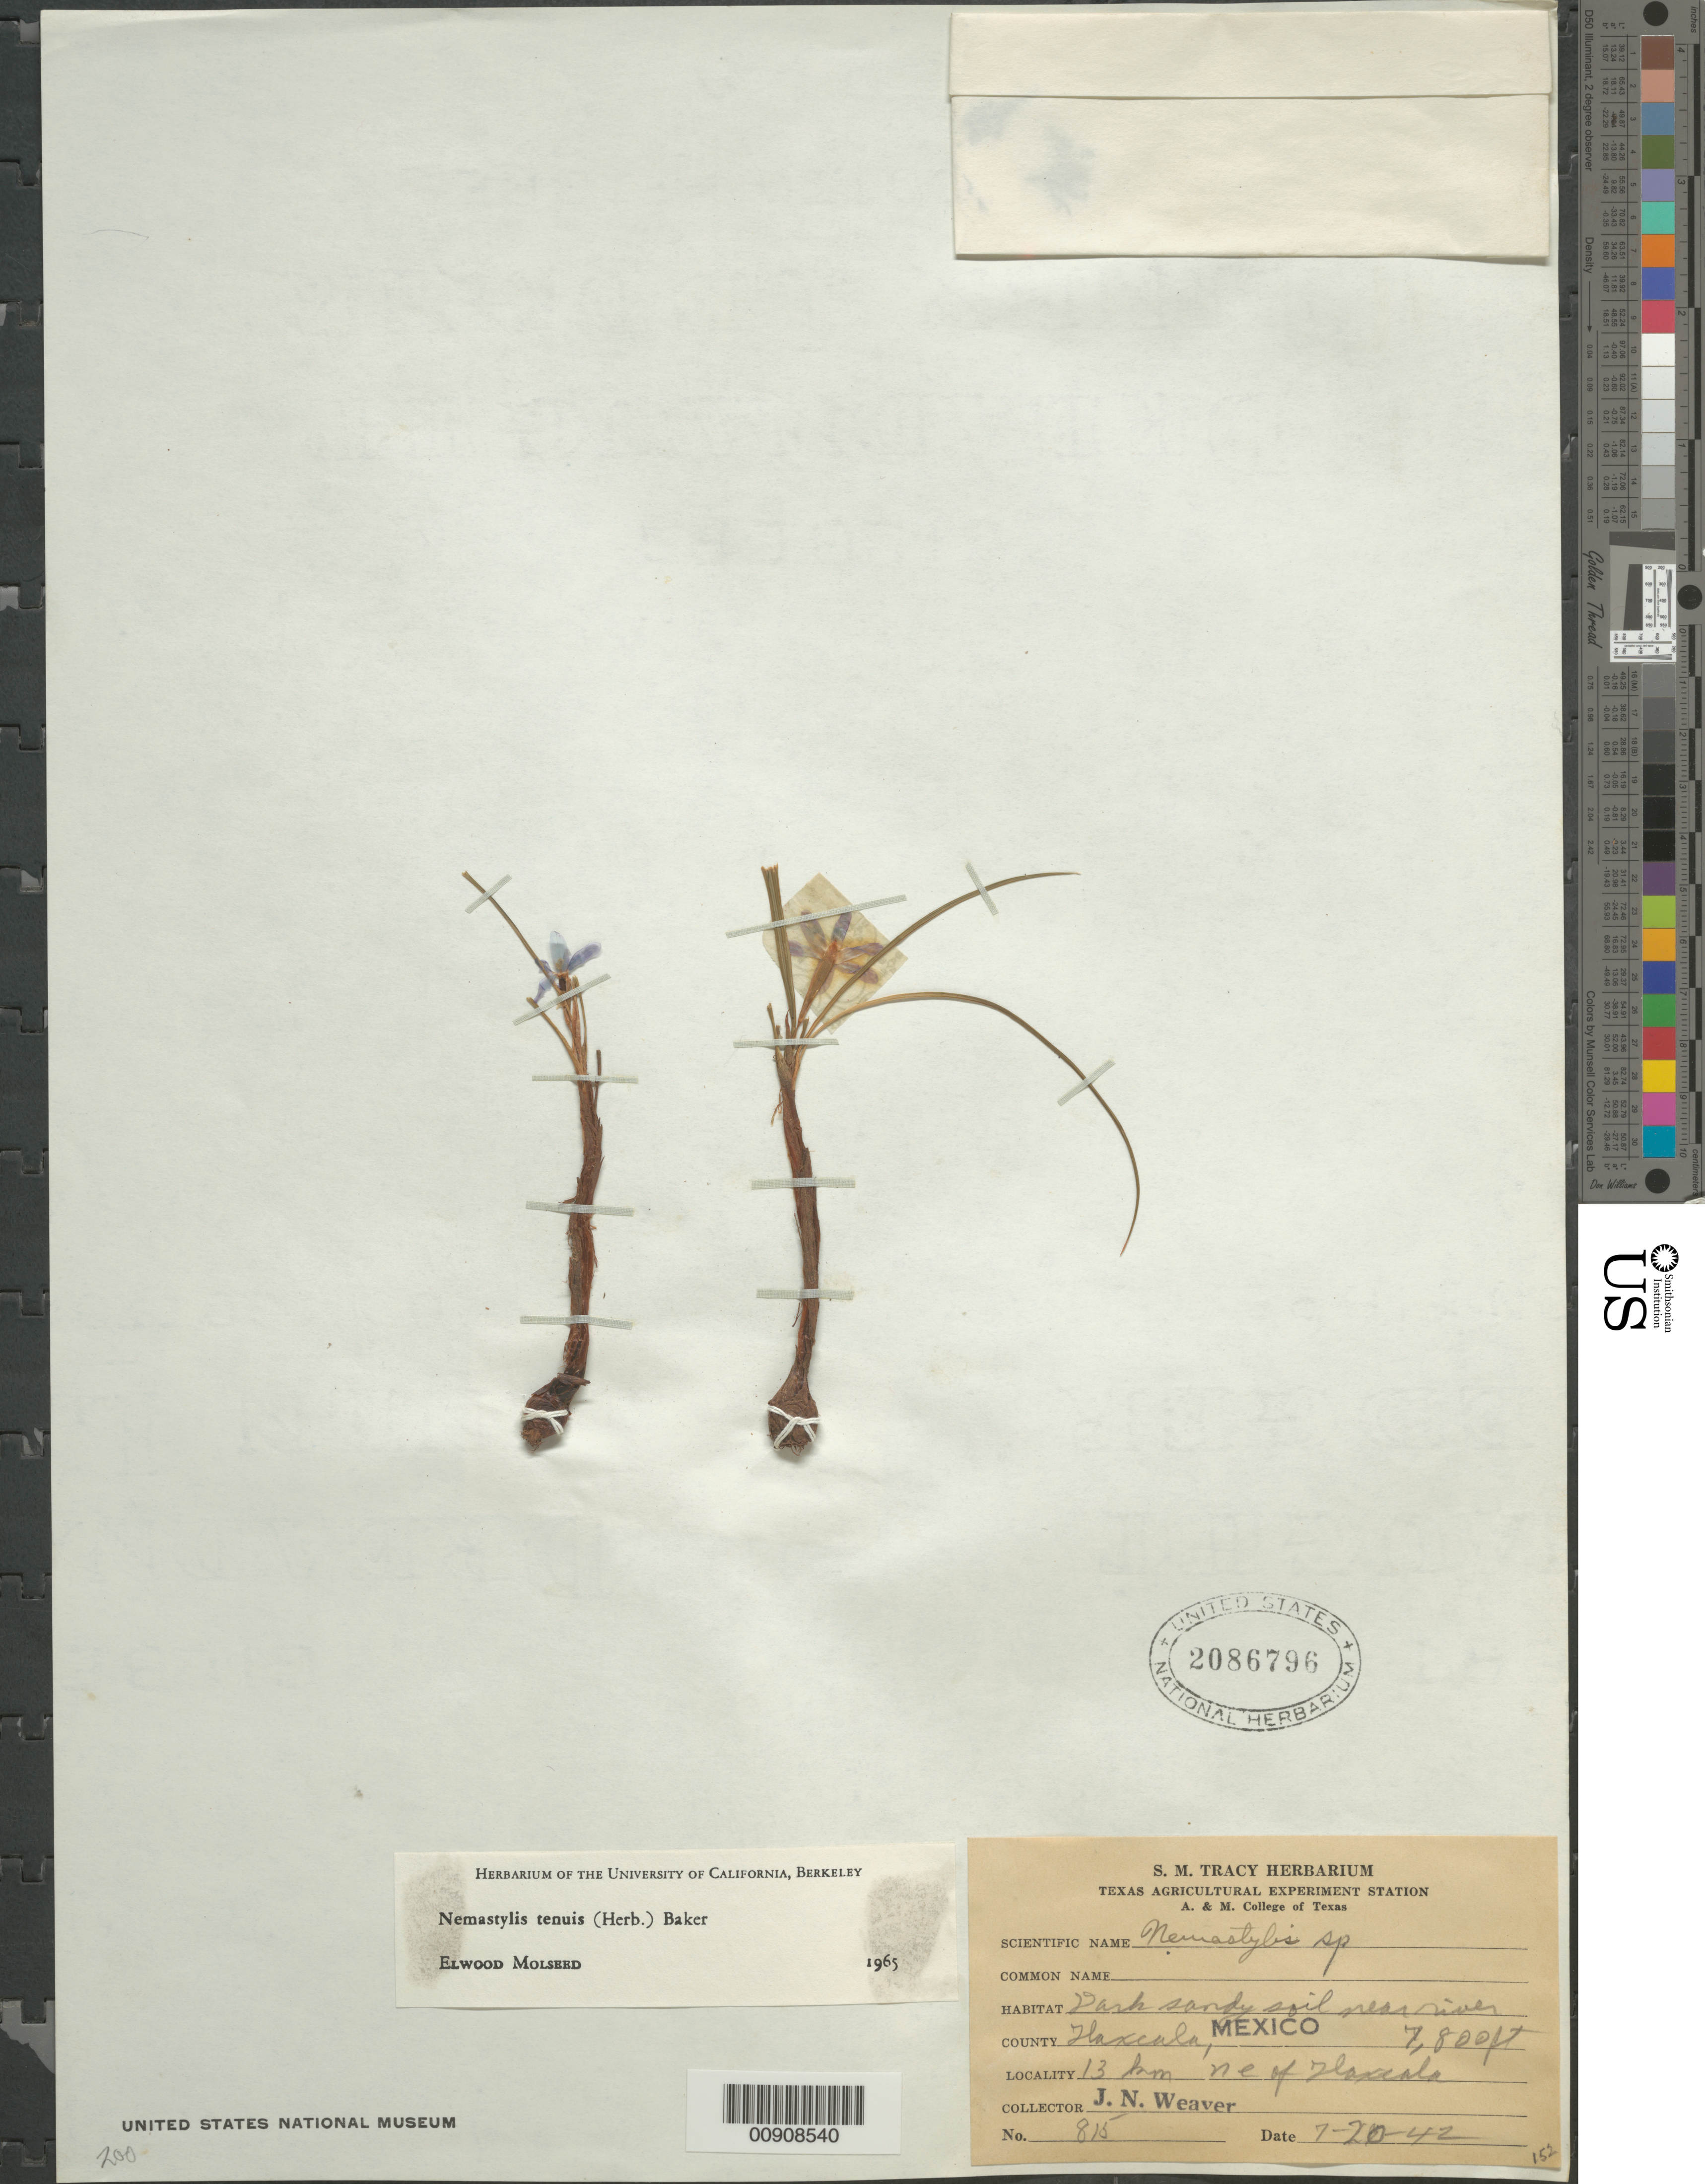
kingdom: Plantae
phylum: Tracheophyta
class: Liliopsida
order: Asparagales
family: Iridaceae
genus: Nemastylis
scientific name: Nemastylis tenuis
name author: (Herb.) S. Watson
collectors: J. N. Weaver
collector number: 815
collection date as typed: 20 Jul 1942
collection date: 1942-07-20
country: Mexico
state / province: Tlaxcala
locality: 13 km NE of Tlaxcala.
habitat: Dark sandy soil near river.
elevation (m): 2377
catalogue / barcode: US 2086796